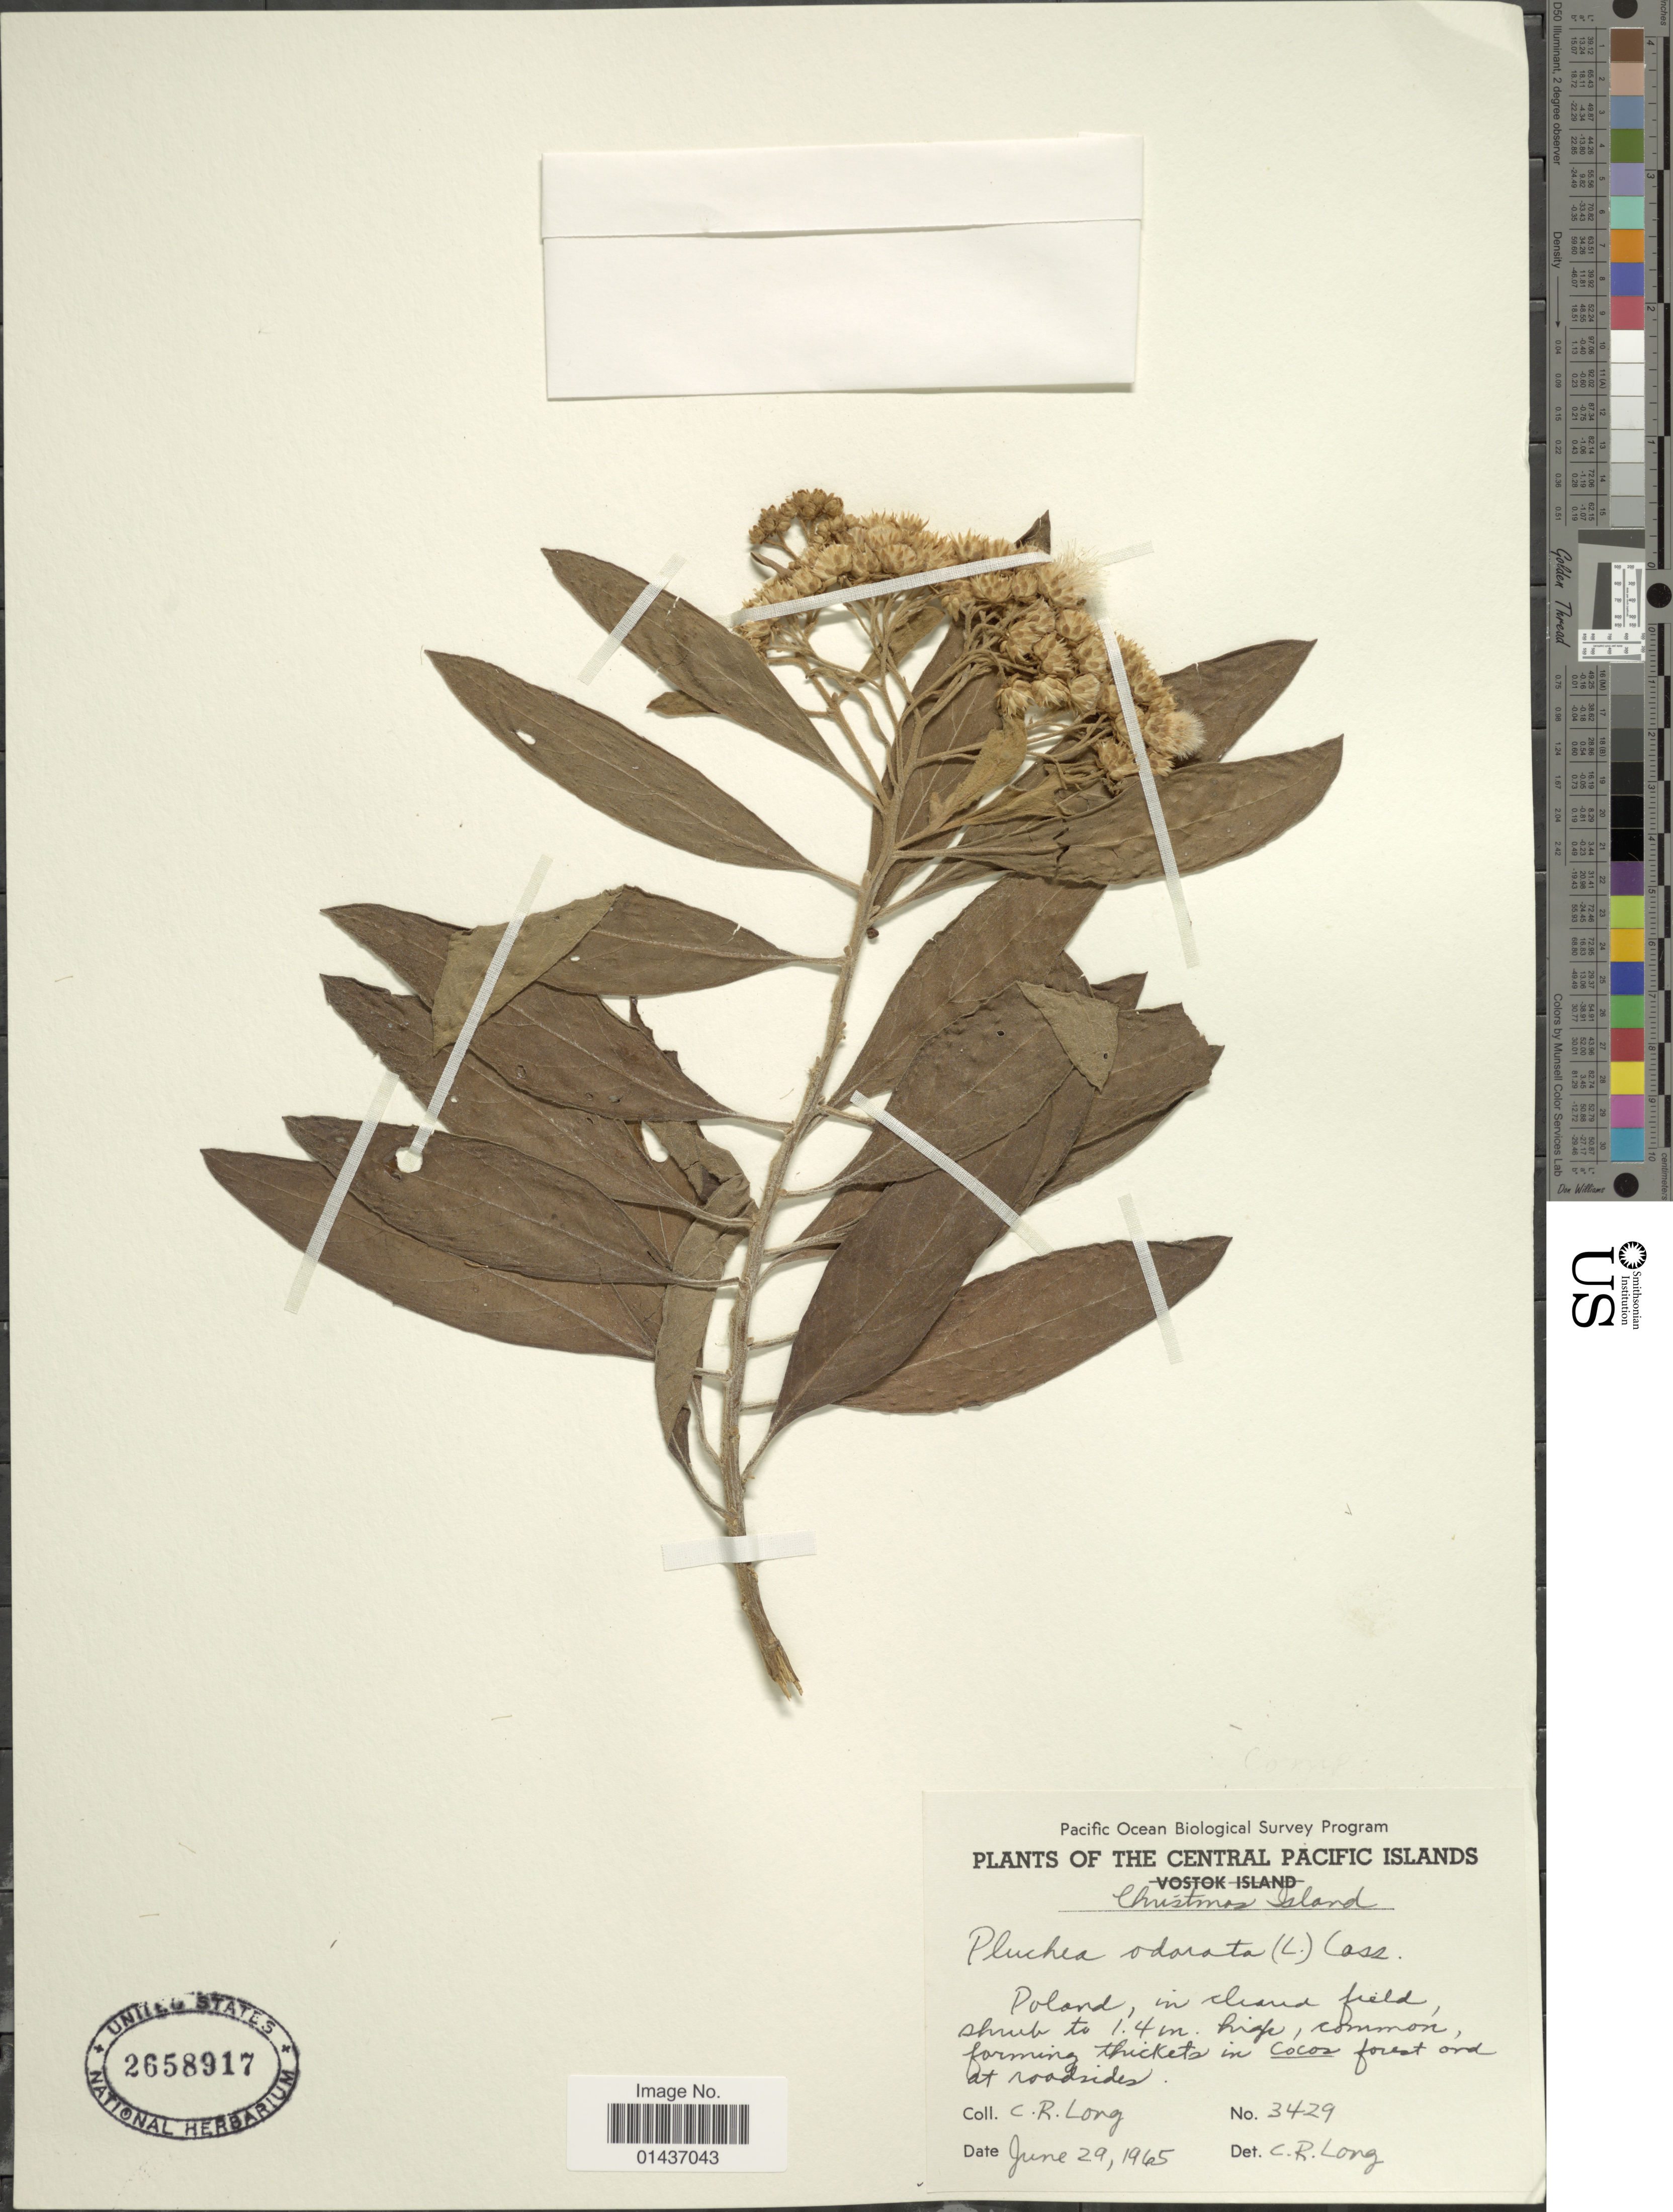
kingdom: Plantae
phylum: Tracheophyta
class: Magnoliopsida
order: Asterales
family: Asteraceae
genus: Pluchea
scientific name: Pluchea carolinensis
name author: (Jacq.) D. Don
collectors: C. R. Long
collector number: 329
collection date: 1965-06-29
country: Kiribati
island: Kiritimati [Christmas] Atoll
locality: The Central Pacific Islands, Christmas Island, Poland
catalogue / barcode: US 2658917